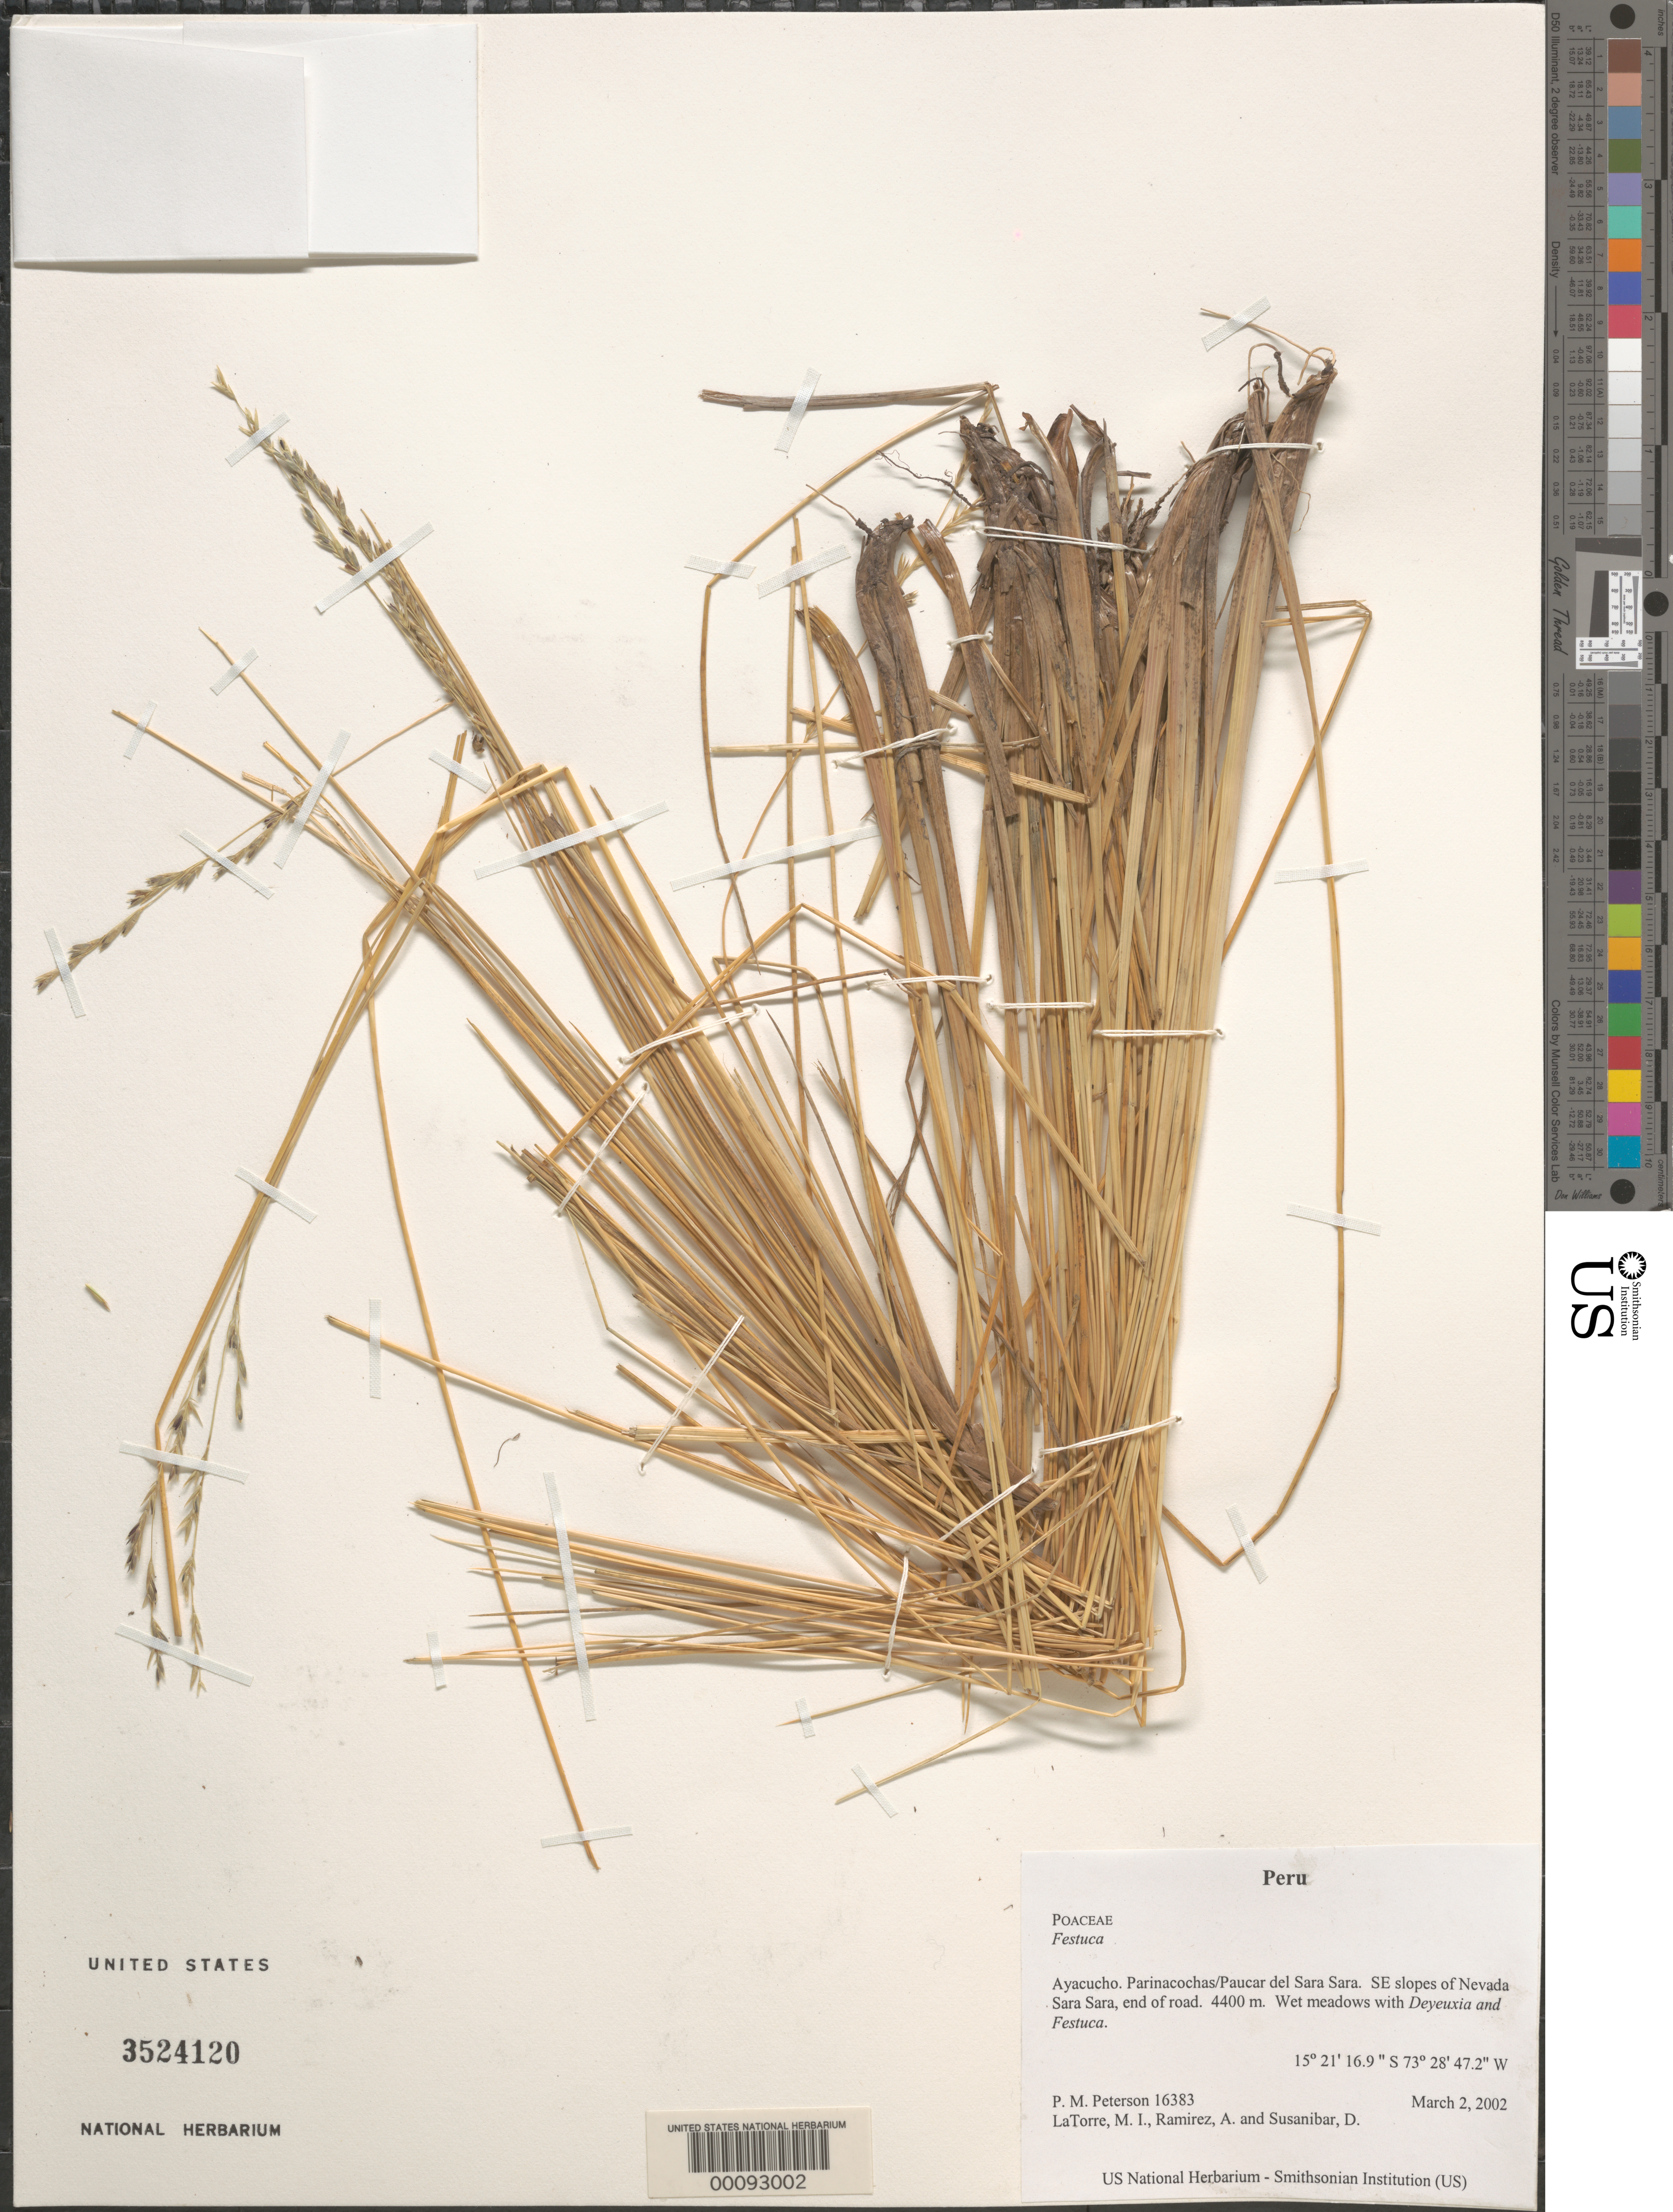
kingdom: Plantae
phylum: Tracheophyta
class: Liliopsida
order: Poales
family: Poaceae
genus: Festuca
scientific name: Festuca sp.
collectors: P. M. Peterson, M. I. La Torre, A. Ramírez & D. Susanibar Cruz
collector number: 16383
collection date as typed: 02 Mar 2002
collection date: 2002-03-02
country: Peru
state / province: Ayacucho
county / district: Parinacochas/Paucar del Sara Sara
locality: SE slopes of Nevada Sara Sara, end of road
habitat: Wet meadows with ~Deyeuxia and Festuca~.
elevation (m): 4400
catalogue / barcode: US 3524120